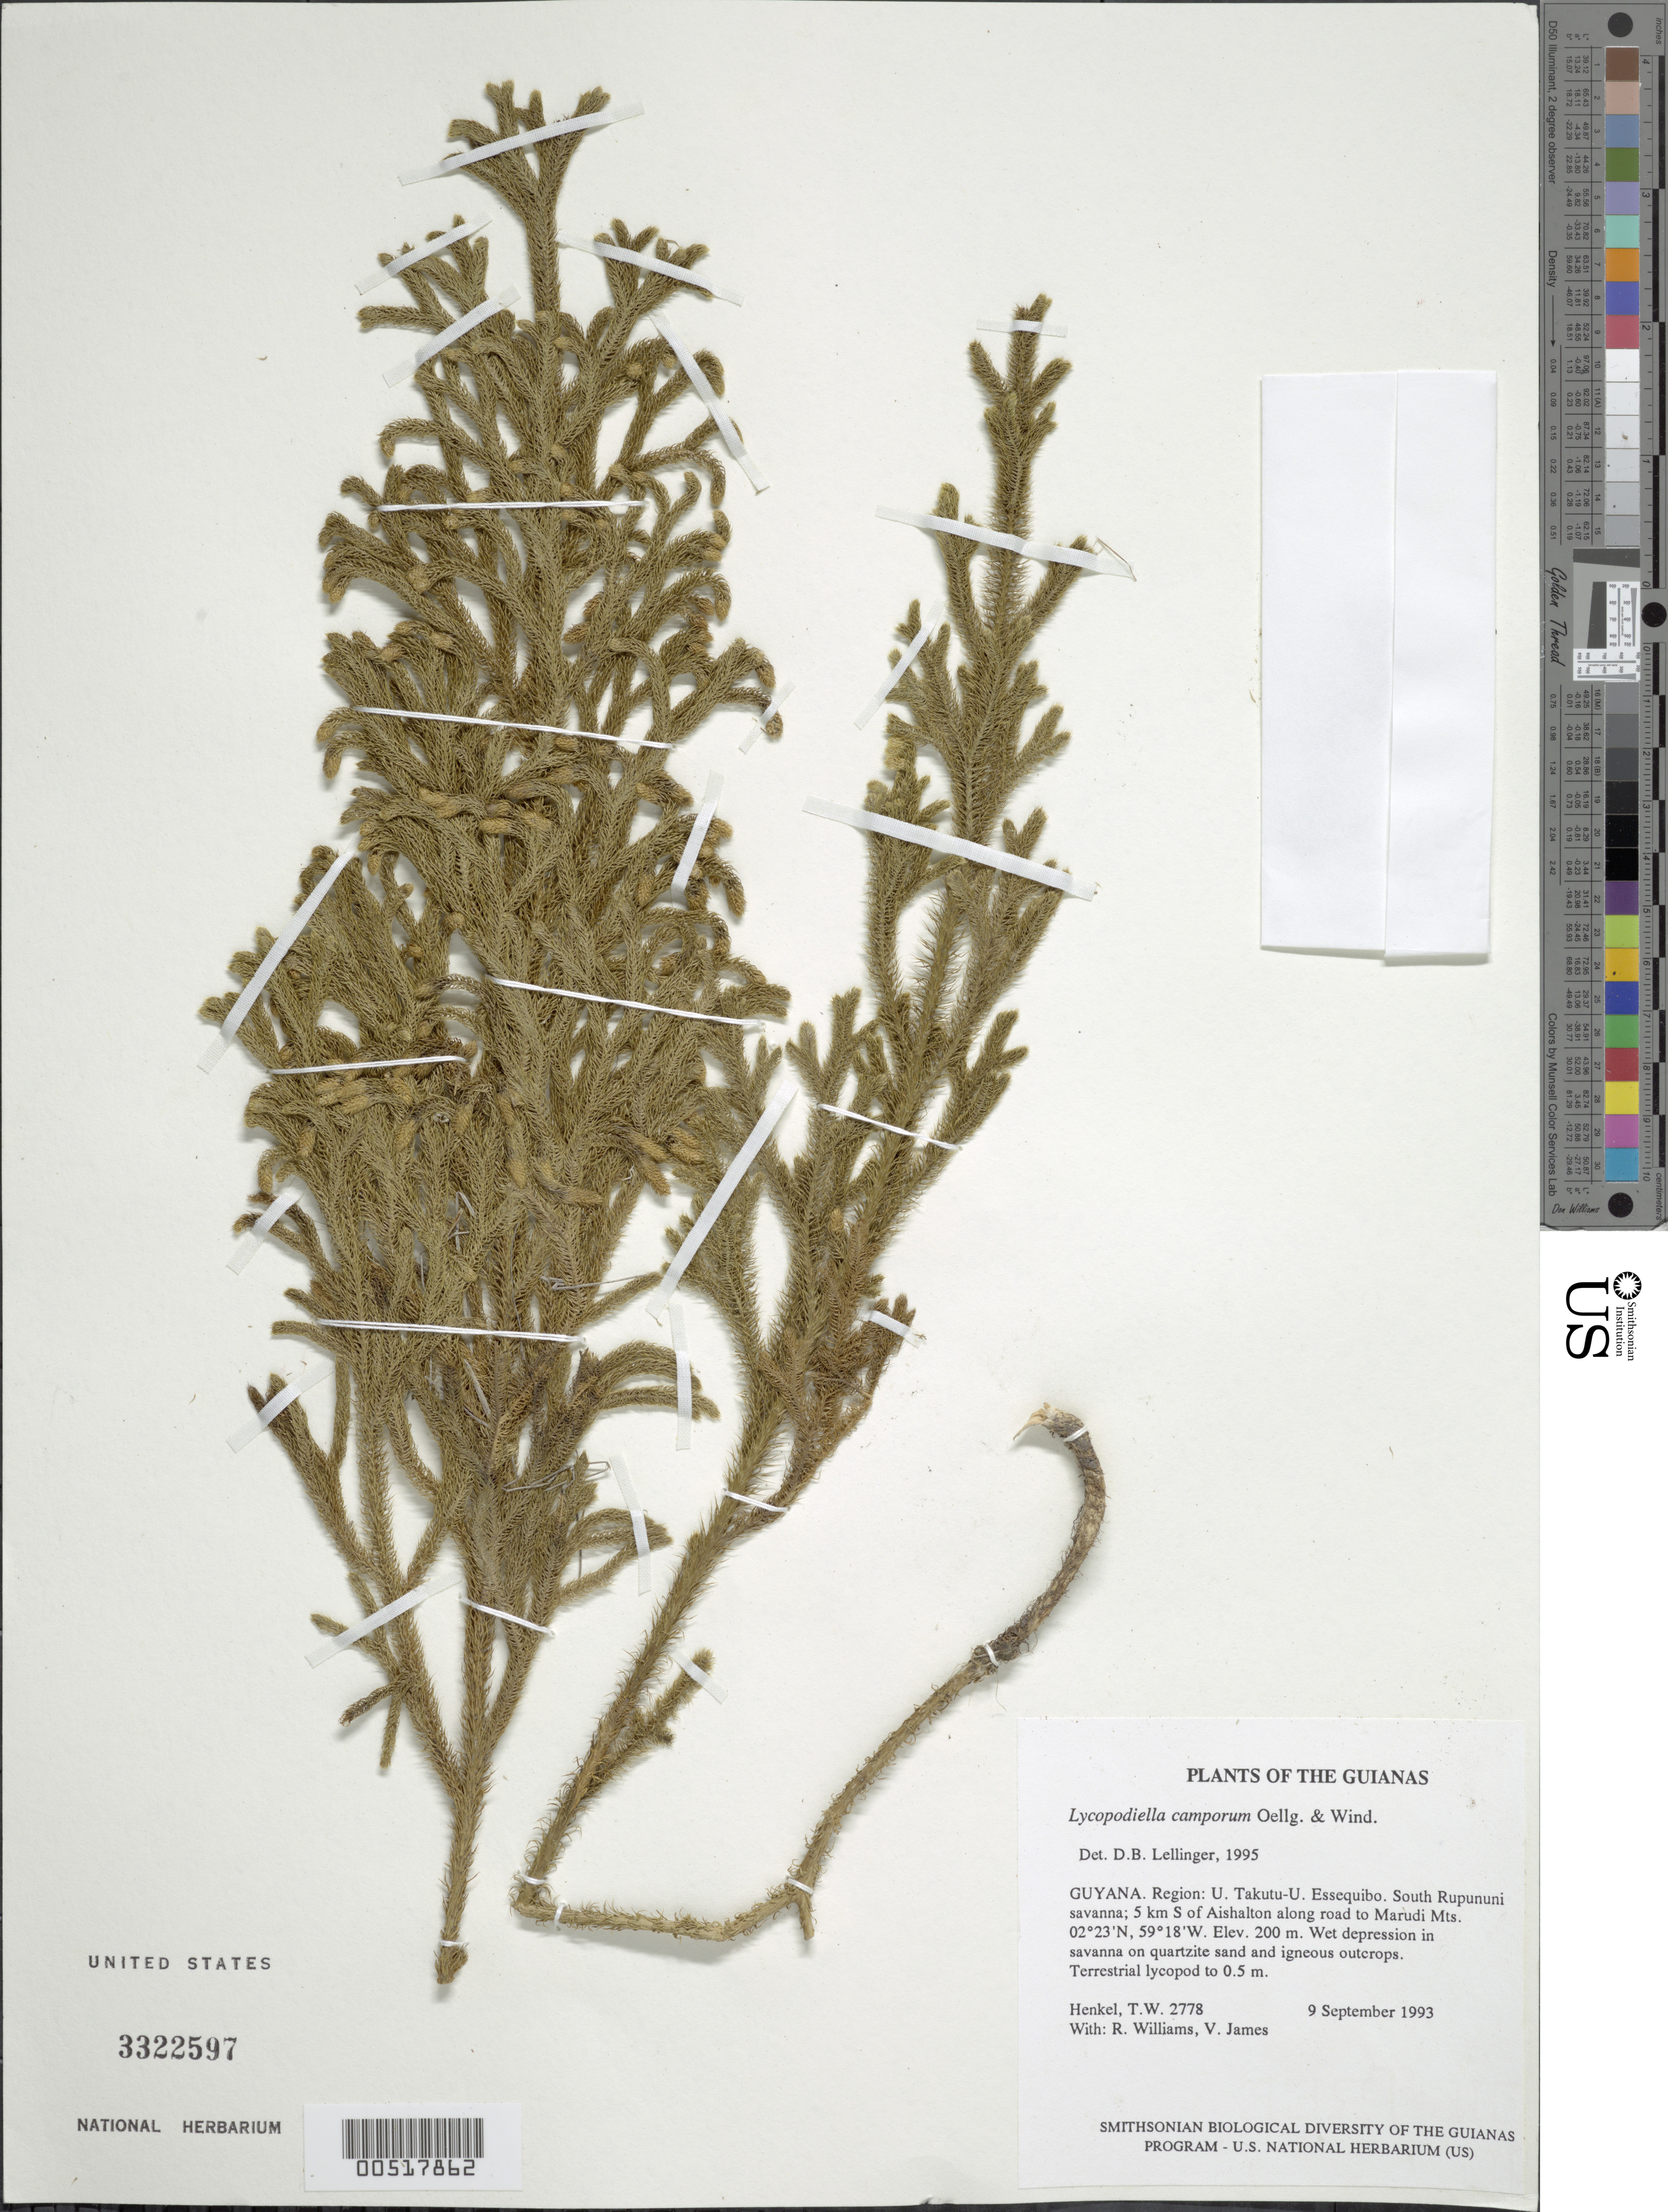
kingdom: Plantae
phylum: Tracheophyta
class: Lycopodiopsida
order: Lycopodiales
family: Lycopodiaceae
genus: Palhinhaea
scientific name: Palhinhaea camporum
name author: (B. Øllg. & P.G. Windisch) Holub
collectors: T. Henkel, R. Williams & V. James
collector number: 2778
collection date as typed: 9 September 1993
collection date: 1993-09-09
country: Guyana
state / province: U. Takutu-U. Essequibo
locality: South Rupununi savanna; 5 km S of Aishalton along road to Marudi Mts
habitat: Wet depression in savanna on quartzite sand and igneous outcrops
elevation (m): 200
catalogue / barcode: US 3322597